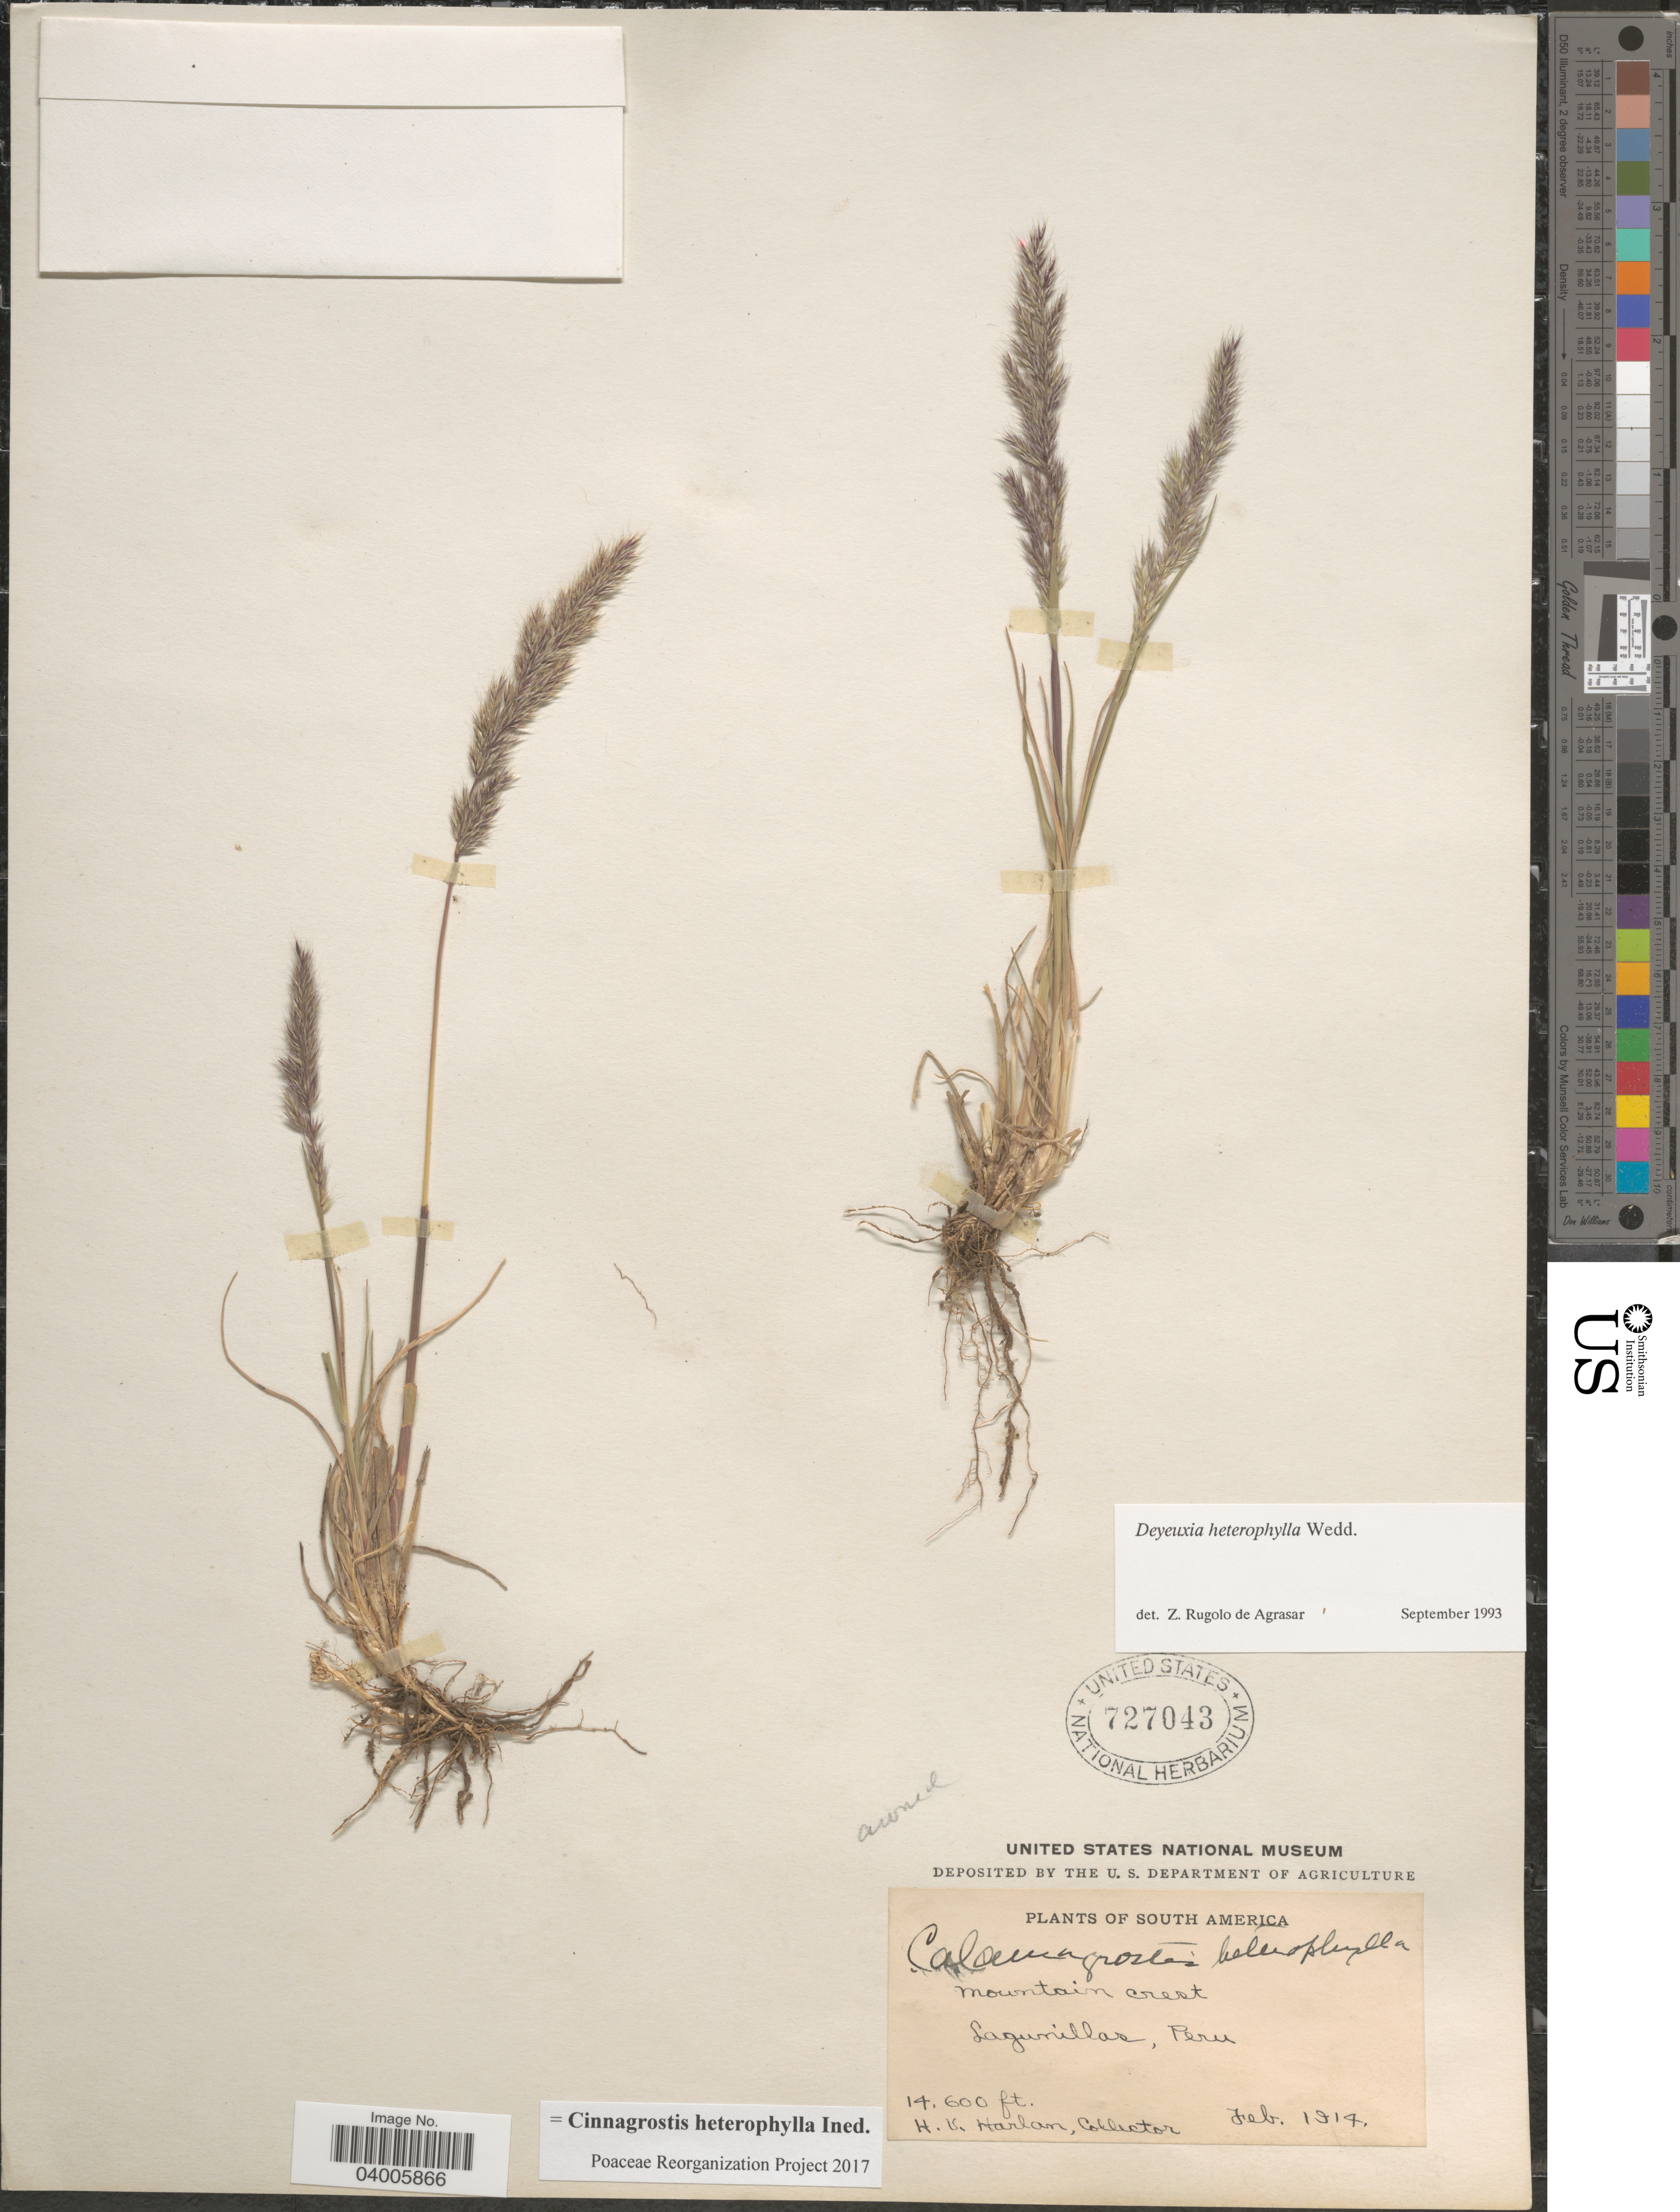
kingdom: Plantae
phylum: Tracheophyta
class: Liliopsida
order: Poales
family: Poaceae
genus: Cinnagrostis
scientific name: Cinnagrostis heterophylla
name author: (Wedd.) P.M. Peterson et al.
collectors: H. Harlan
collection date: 1914-02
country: Peru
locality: Mountain crest Lagunillas.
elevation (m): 4450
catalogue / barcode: US 727043